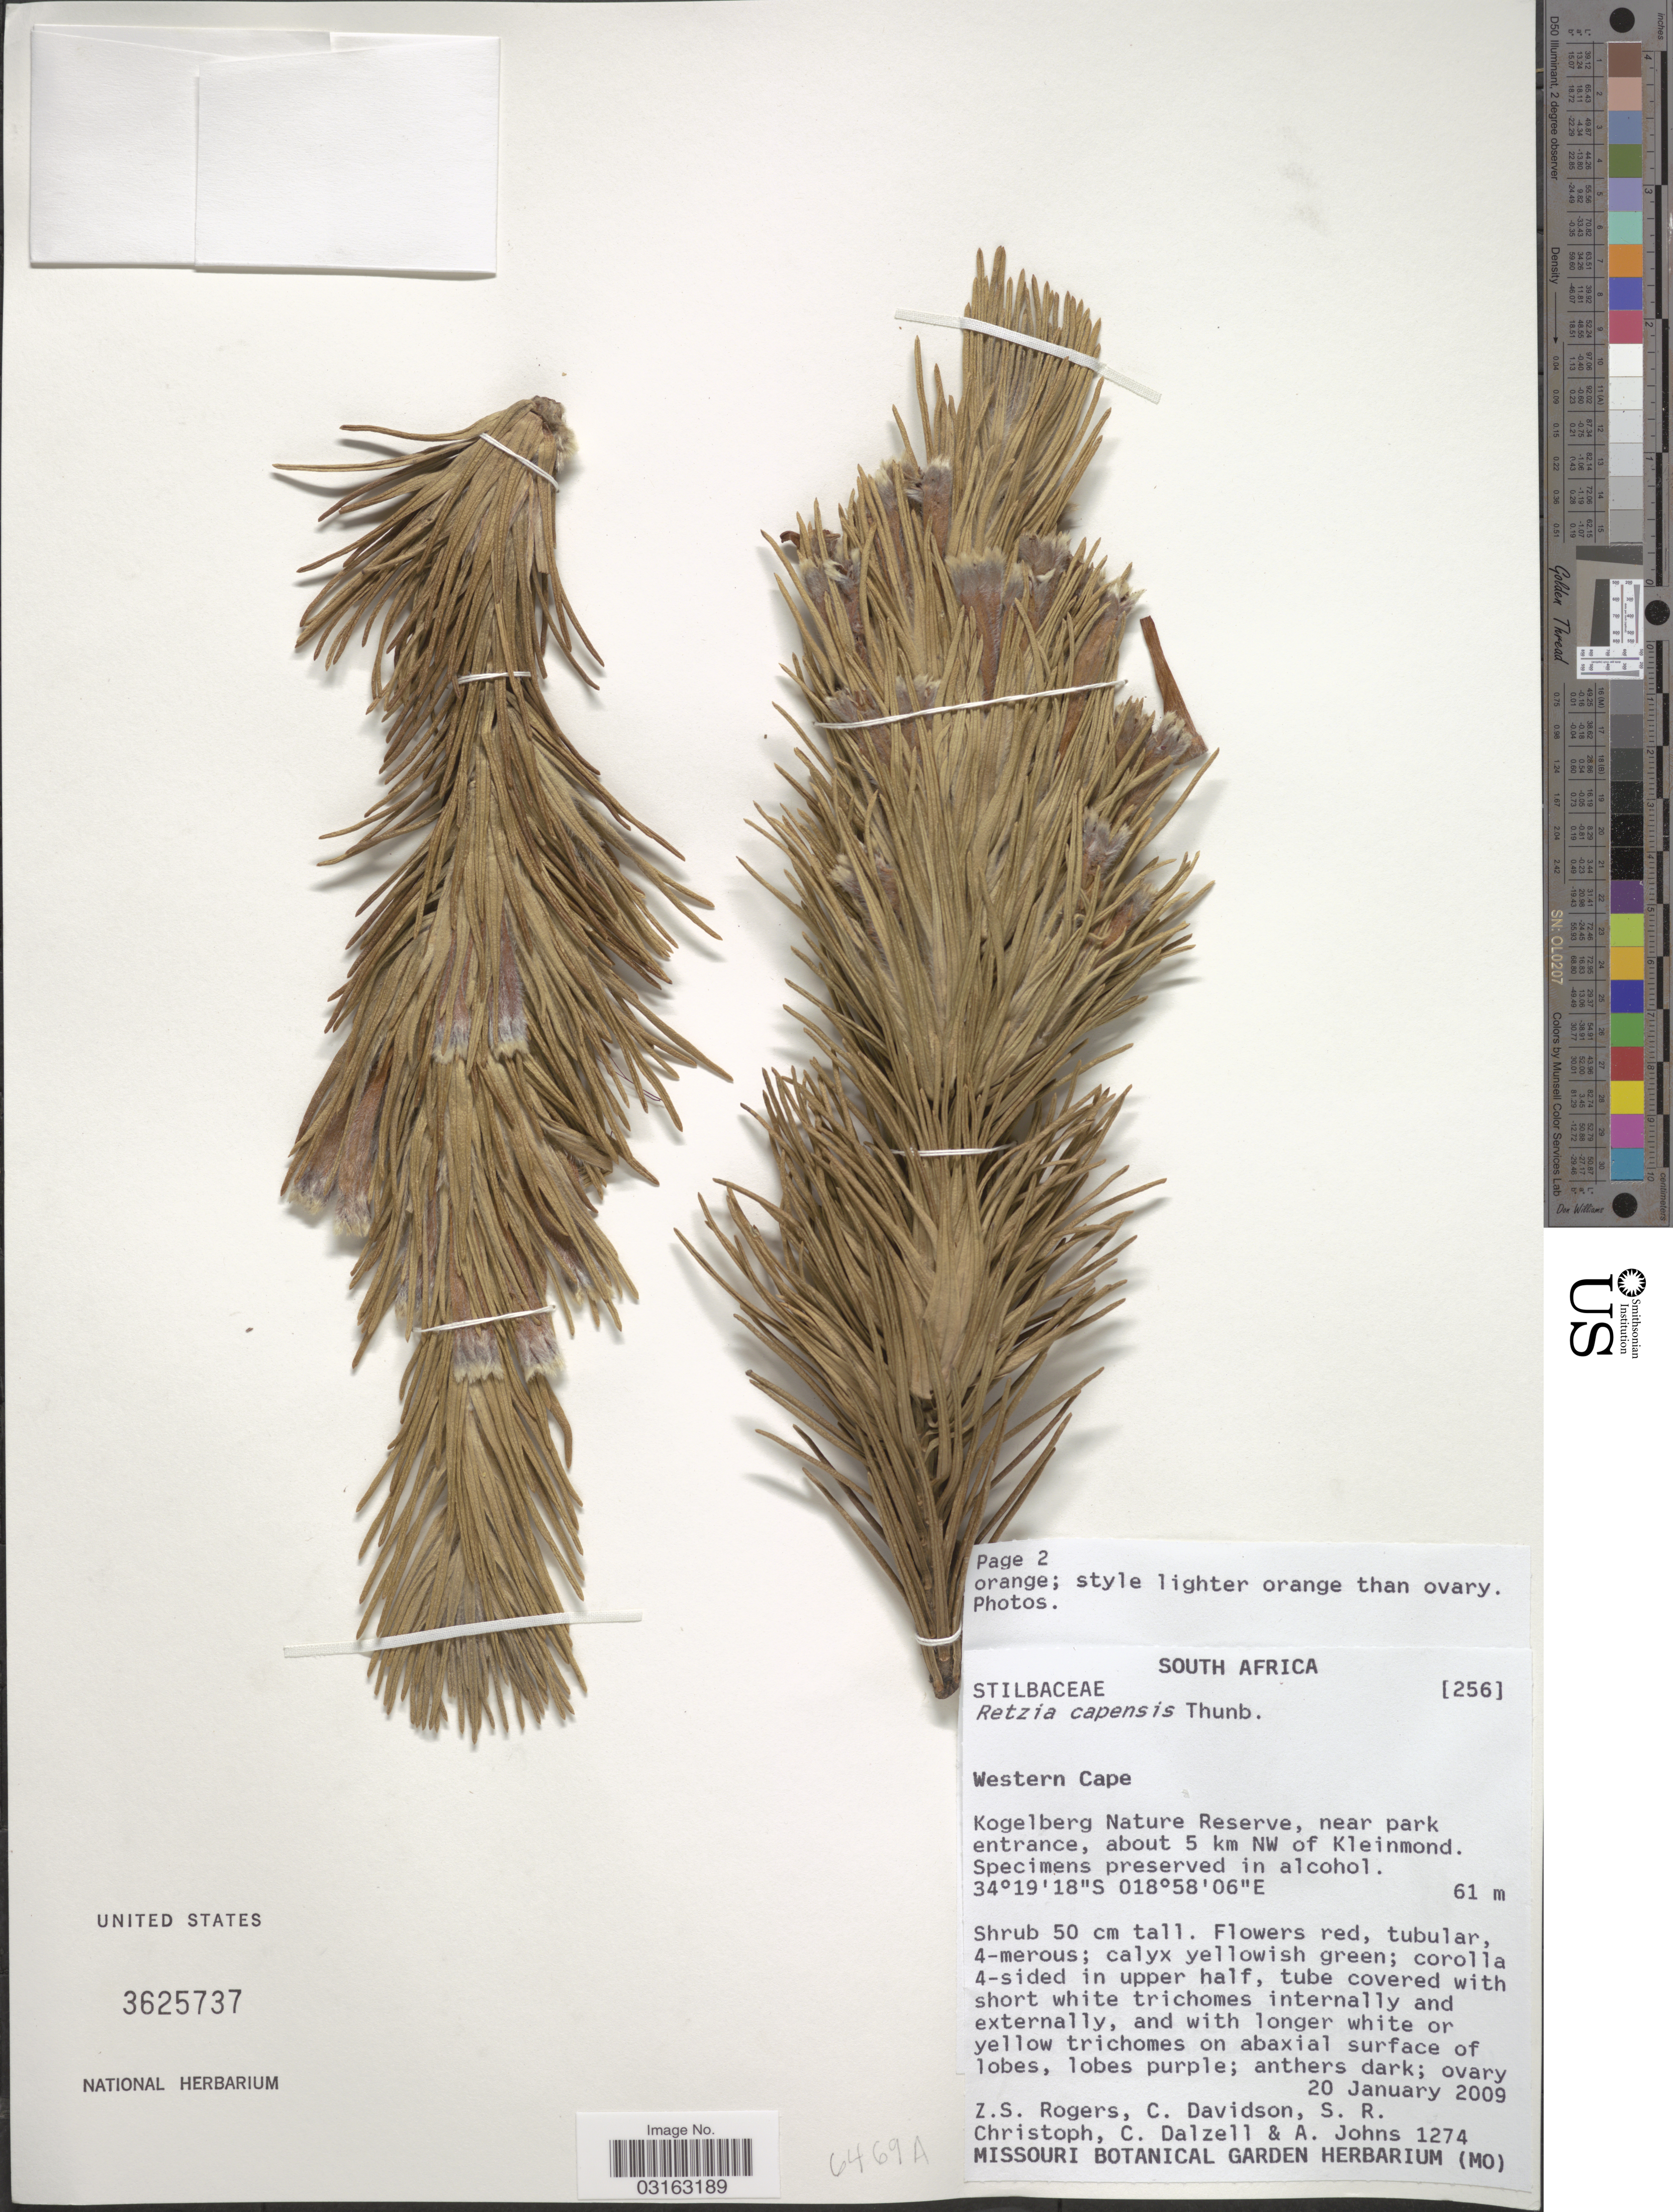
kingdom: Plantae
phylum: Tracheophyta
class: Magnoliopsida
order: Lamiales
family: Stilbaceae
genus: Retzia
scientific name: Retzia capensis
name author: Thunb.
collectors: Z. S. Rogers, C. Davidson, S. Christoph, C. Dalzell & A. Johns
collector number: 1274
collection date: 2009-01-20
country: South Africa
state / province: Western Cape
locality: Kogelberg Nature Reserve, near park entrance, about 5 km NW of Kleinmond.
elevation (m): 61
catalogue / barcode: US 3625737